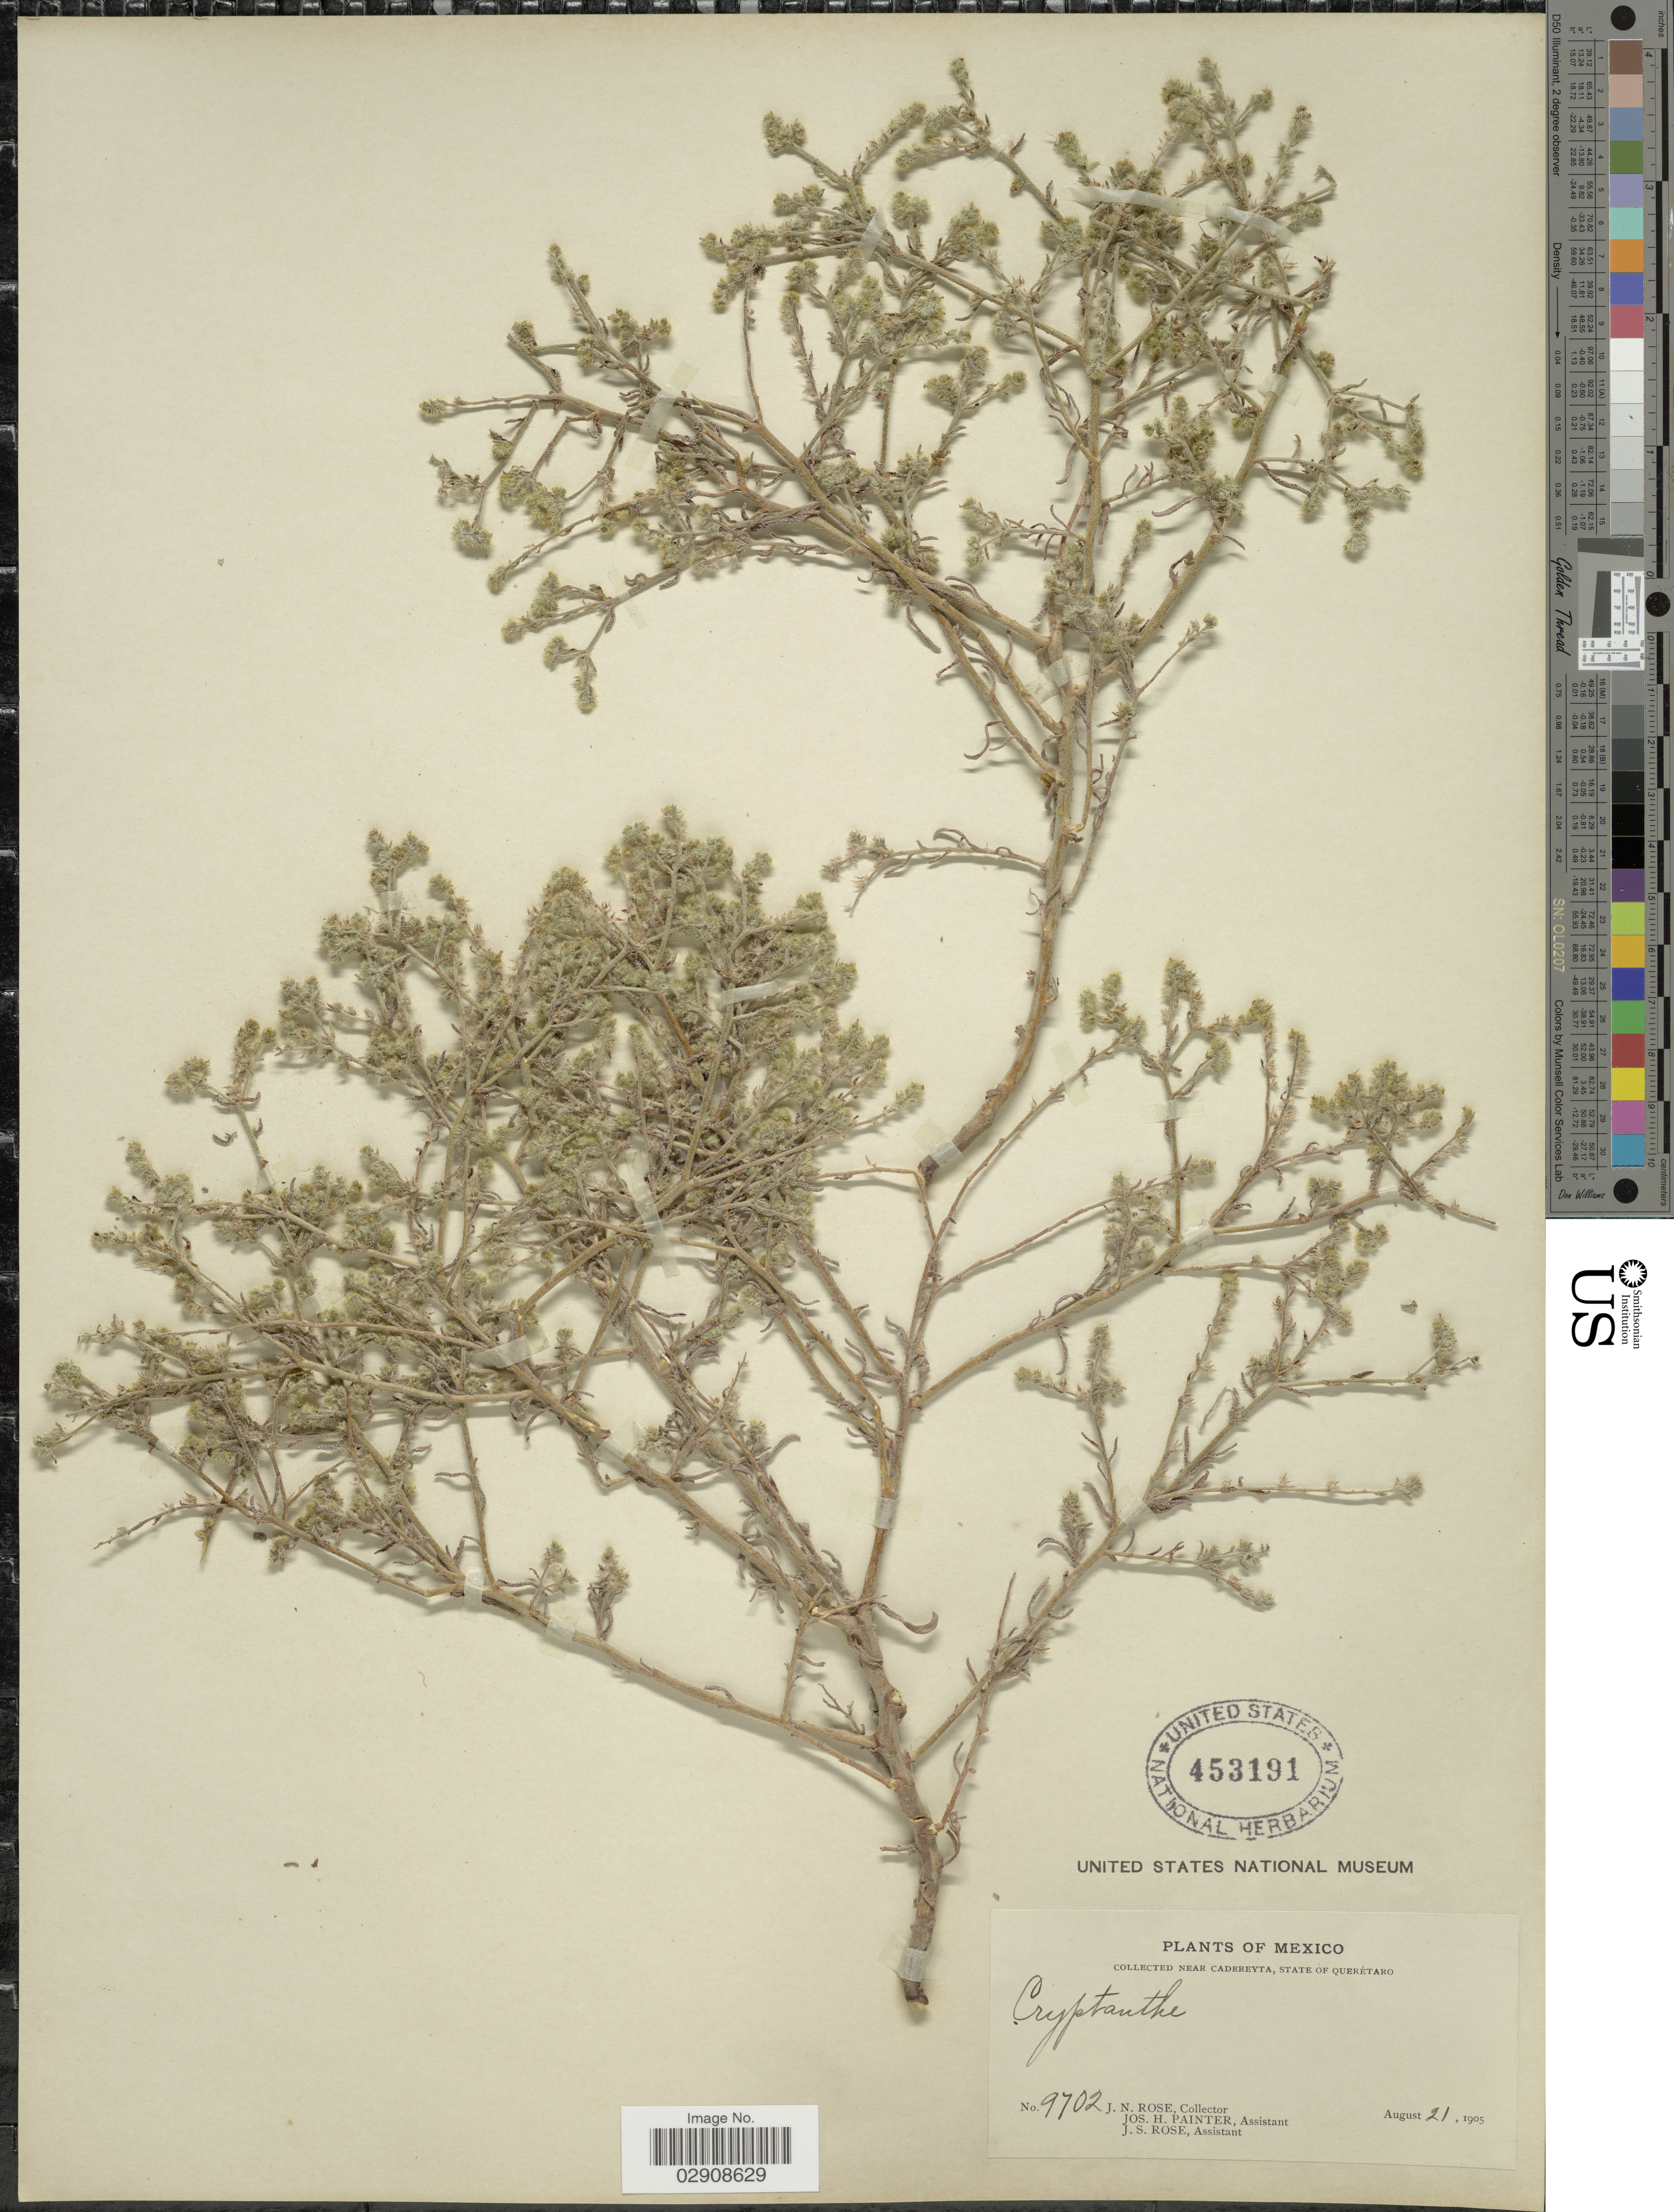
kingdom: Plantae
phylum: Tracheophyta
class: Magnoliopsida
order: Boraginales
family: Boraginaceae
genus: Cryptantha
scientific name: Cryptantha albida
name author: (Kunth) I.M. Johnst.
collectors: J. N. Rose, J. H. Painter & J. S. Rose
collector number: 9702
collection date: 1905-04-21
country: Mexico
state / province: Querétaro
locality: Near Cadereyta.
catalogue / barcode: US 453191